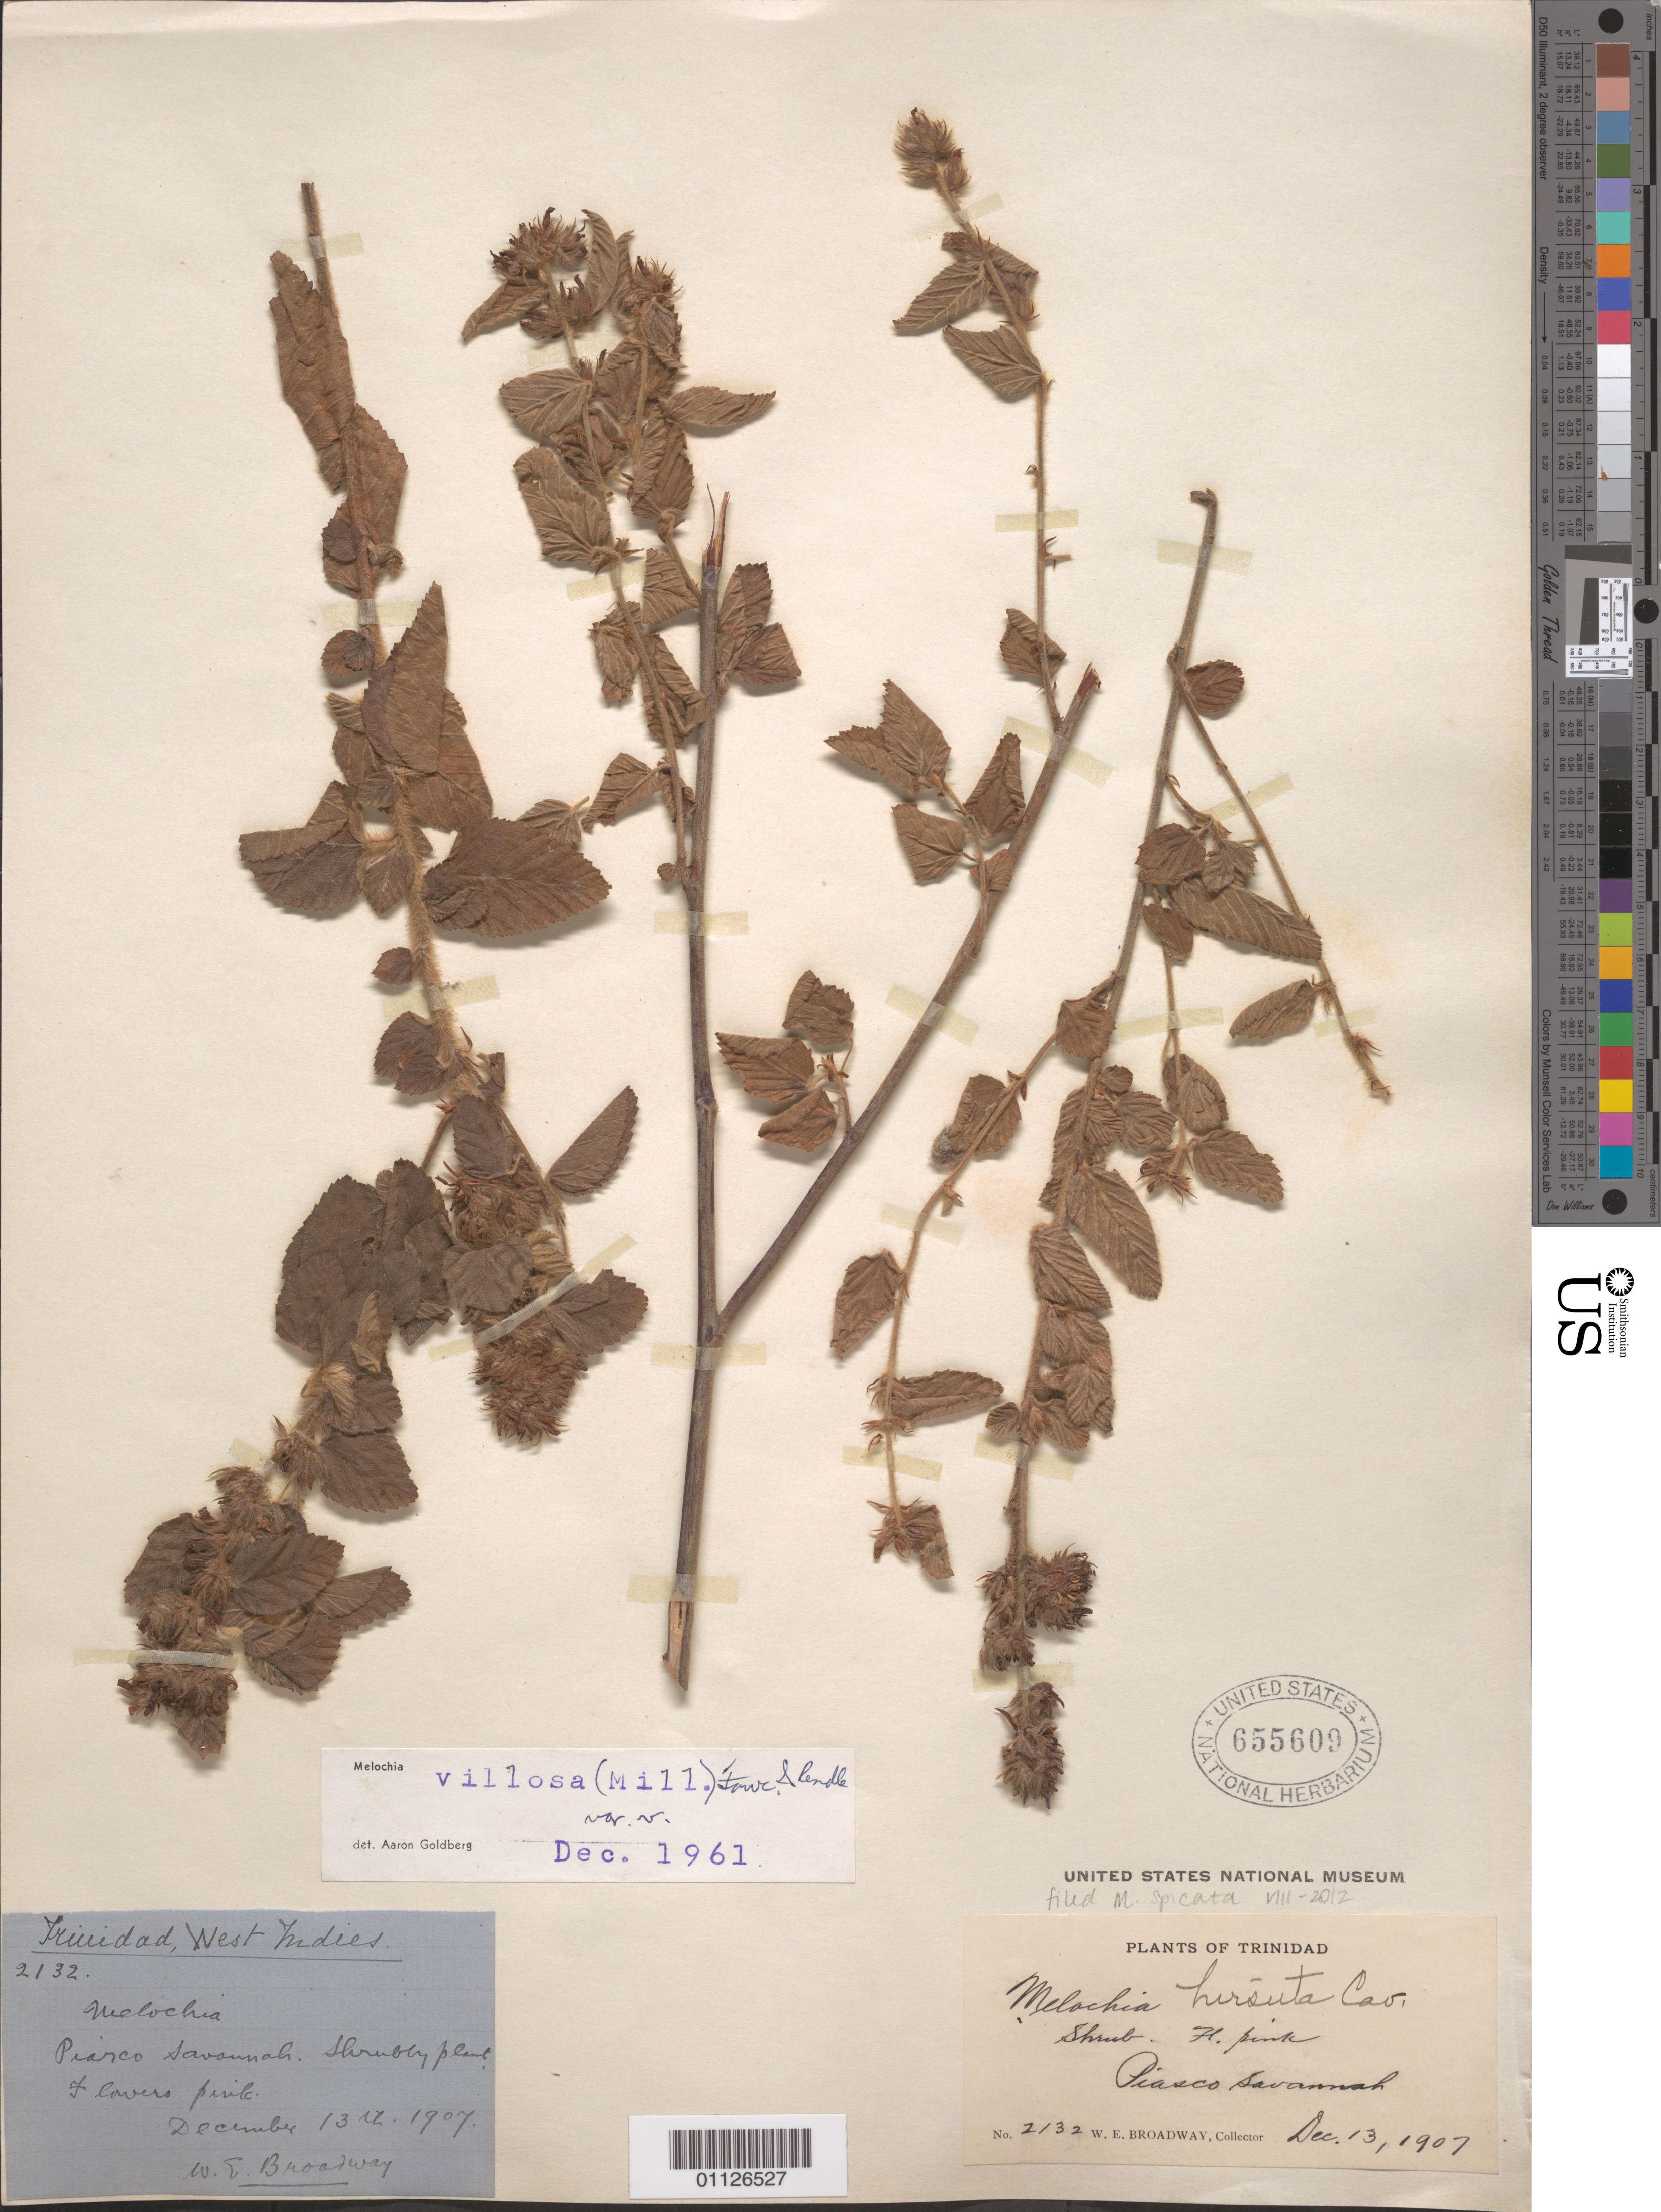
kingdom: Plantae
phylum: Tracheophyta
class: Magnoliopsida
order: Malvales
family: Malvaceae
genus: Melochia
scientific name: Melochia spicata var. spicata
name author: (L.) Fryxell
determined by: Dorr, L. J., (BOT), Smithsonian Institution - National Museum of Natural History (UNITED STATES)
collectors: W. E. Broadway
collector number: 2132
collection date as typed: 13 Dec 1907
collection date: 1907-12-13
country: Trinidad and Tobago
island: Trinidad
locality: Piarco Savannah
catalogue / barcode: US 655609